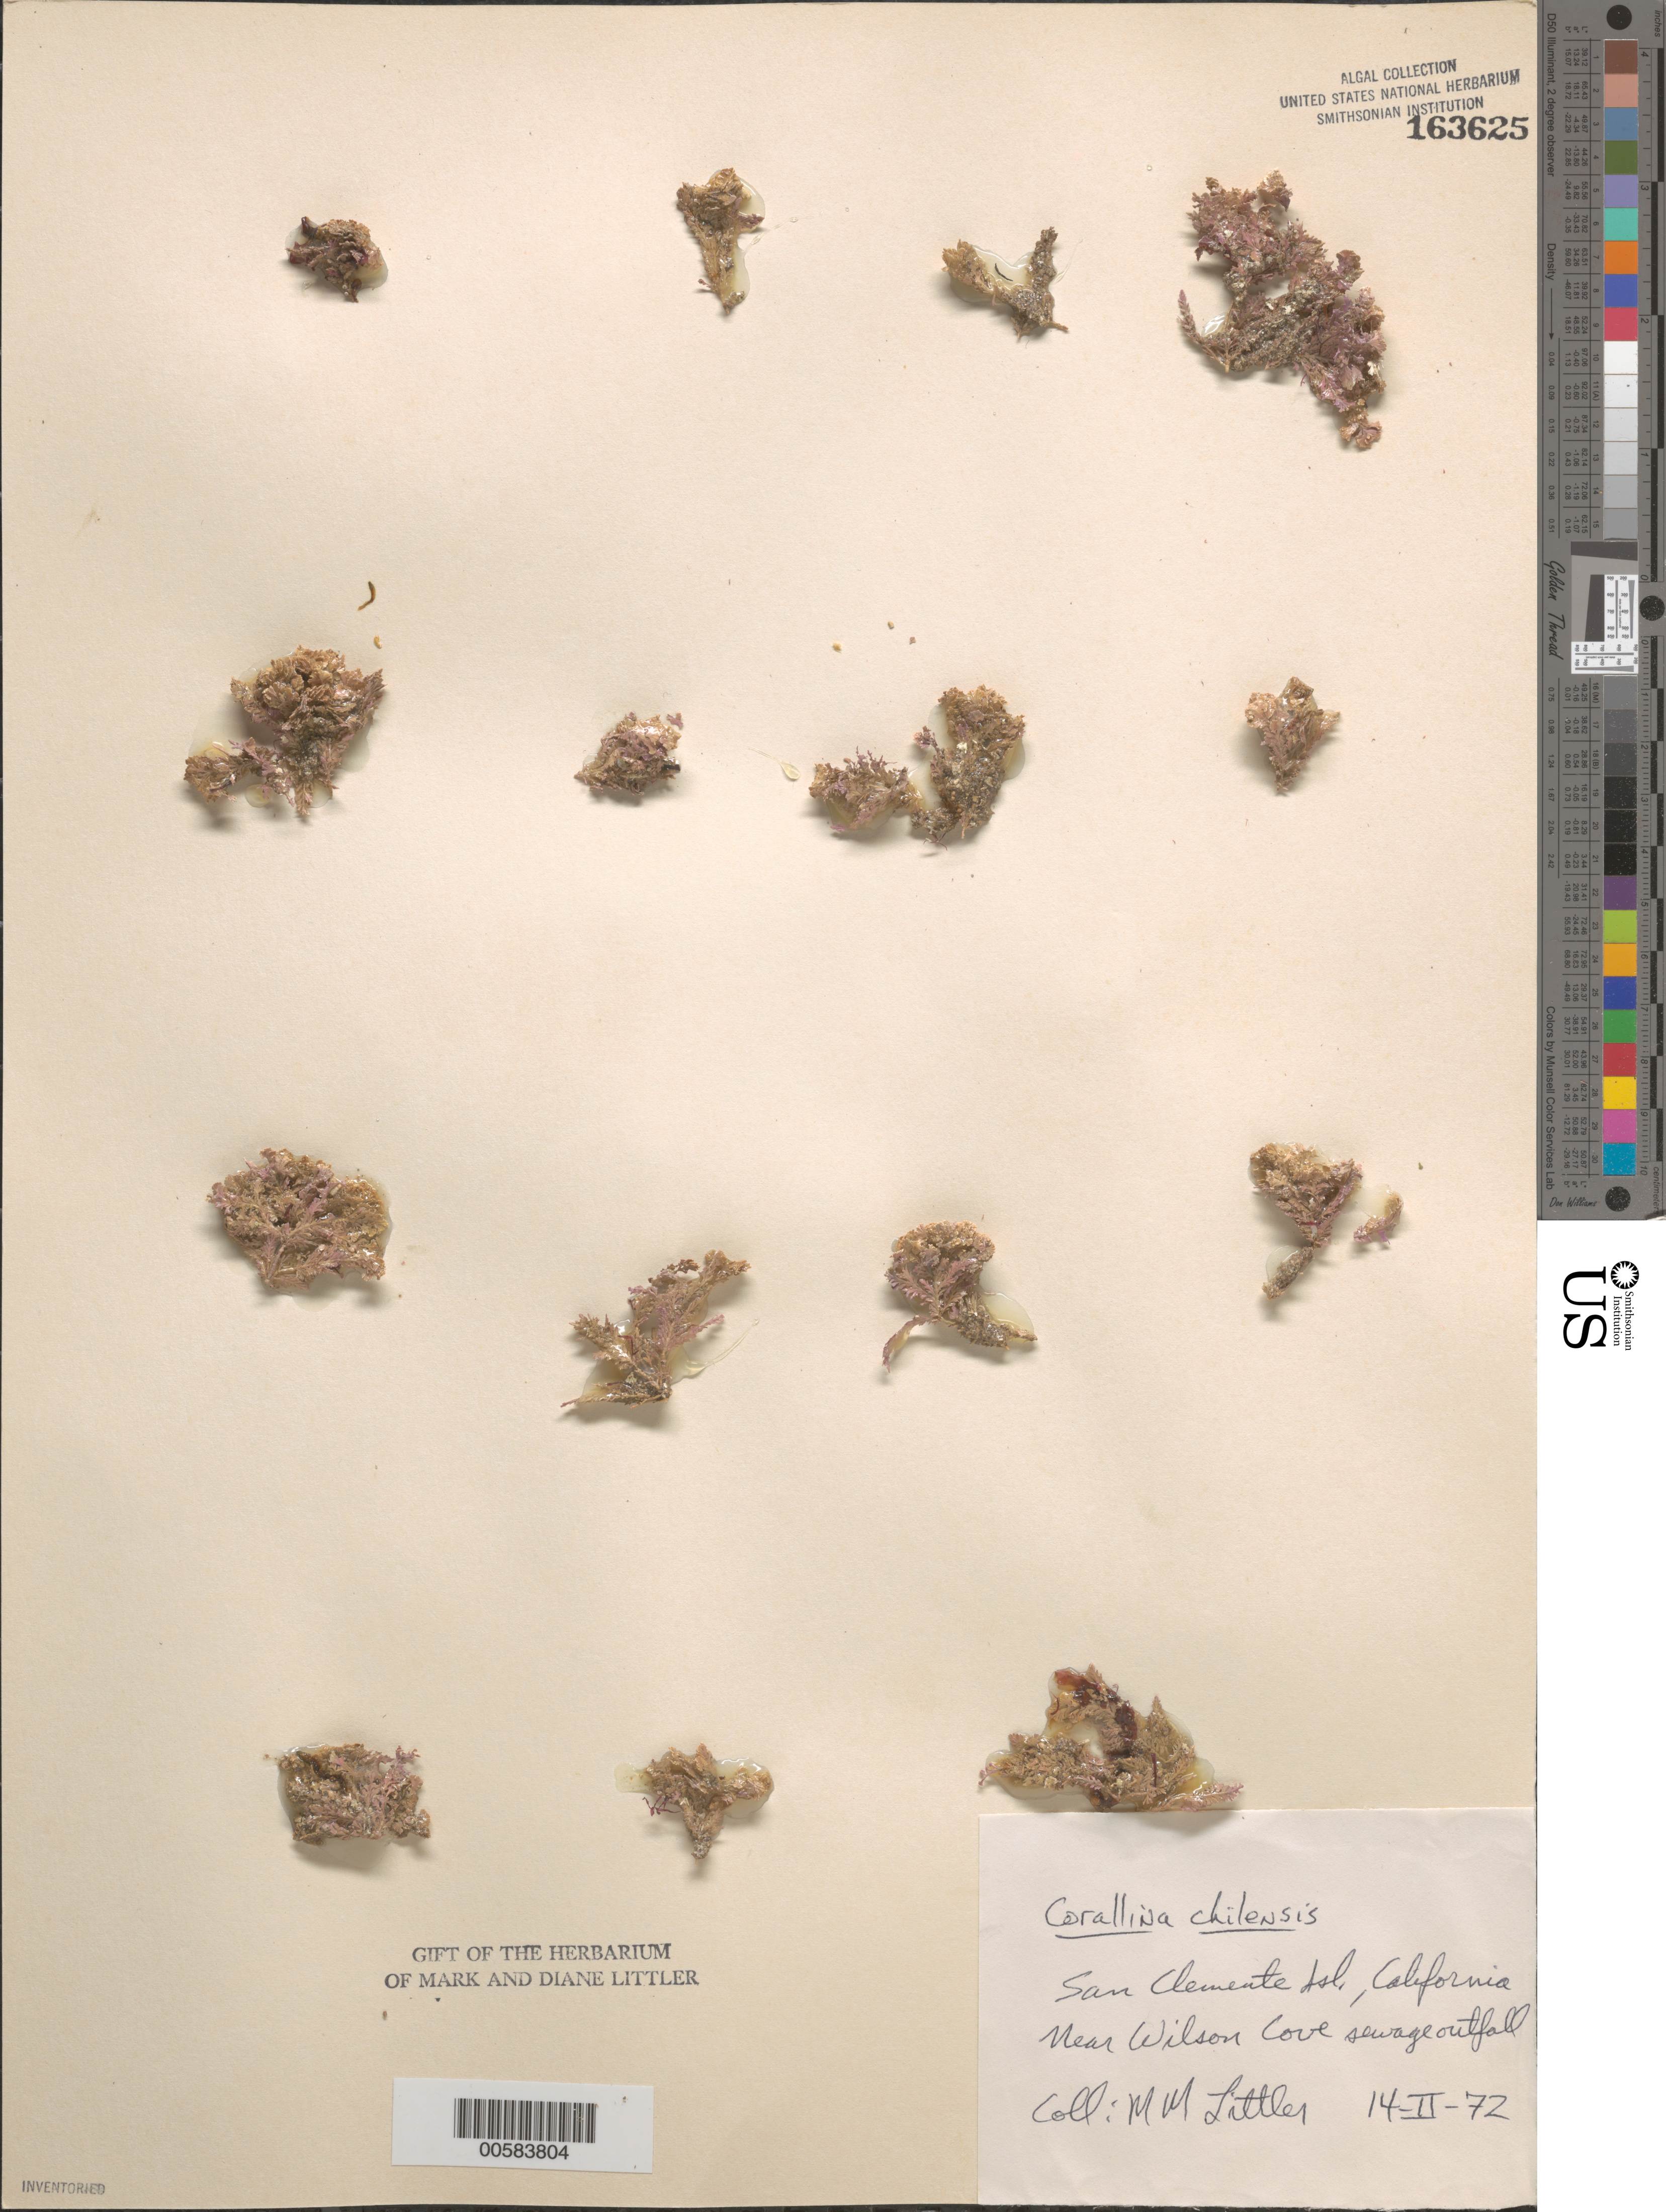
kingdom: Plantae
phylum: Rhodophyta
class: Florideophyceae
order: Corallinales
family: Corallinaceae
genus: Corallina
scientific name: Corallina officinalis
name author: L.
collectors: M. M. Littler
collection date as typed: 14 Feb 1972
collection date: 1972-02-14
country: United States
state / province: California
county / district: Los Angeles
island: San Clemente Island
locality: Near Wilson Cove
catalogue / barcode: US 163625